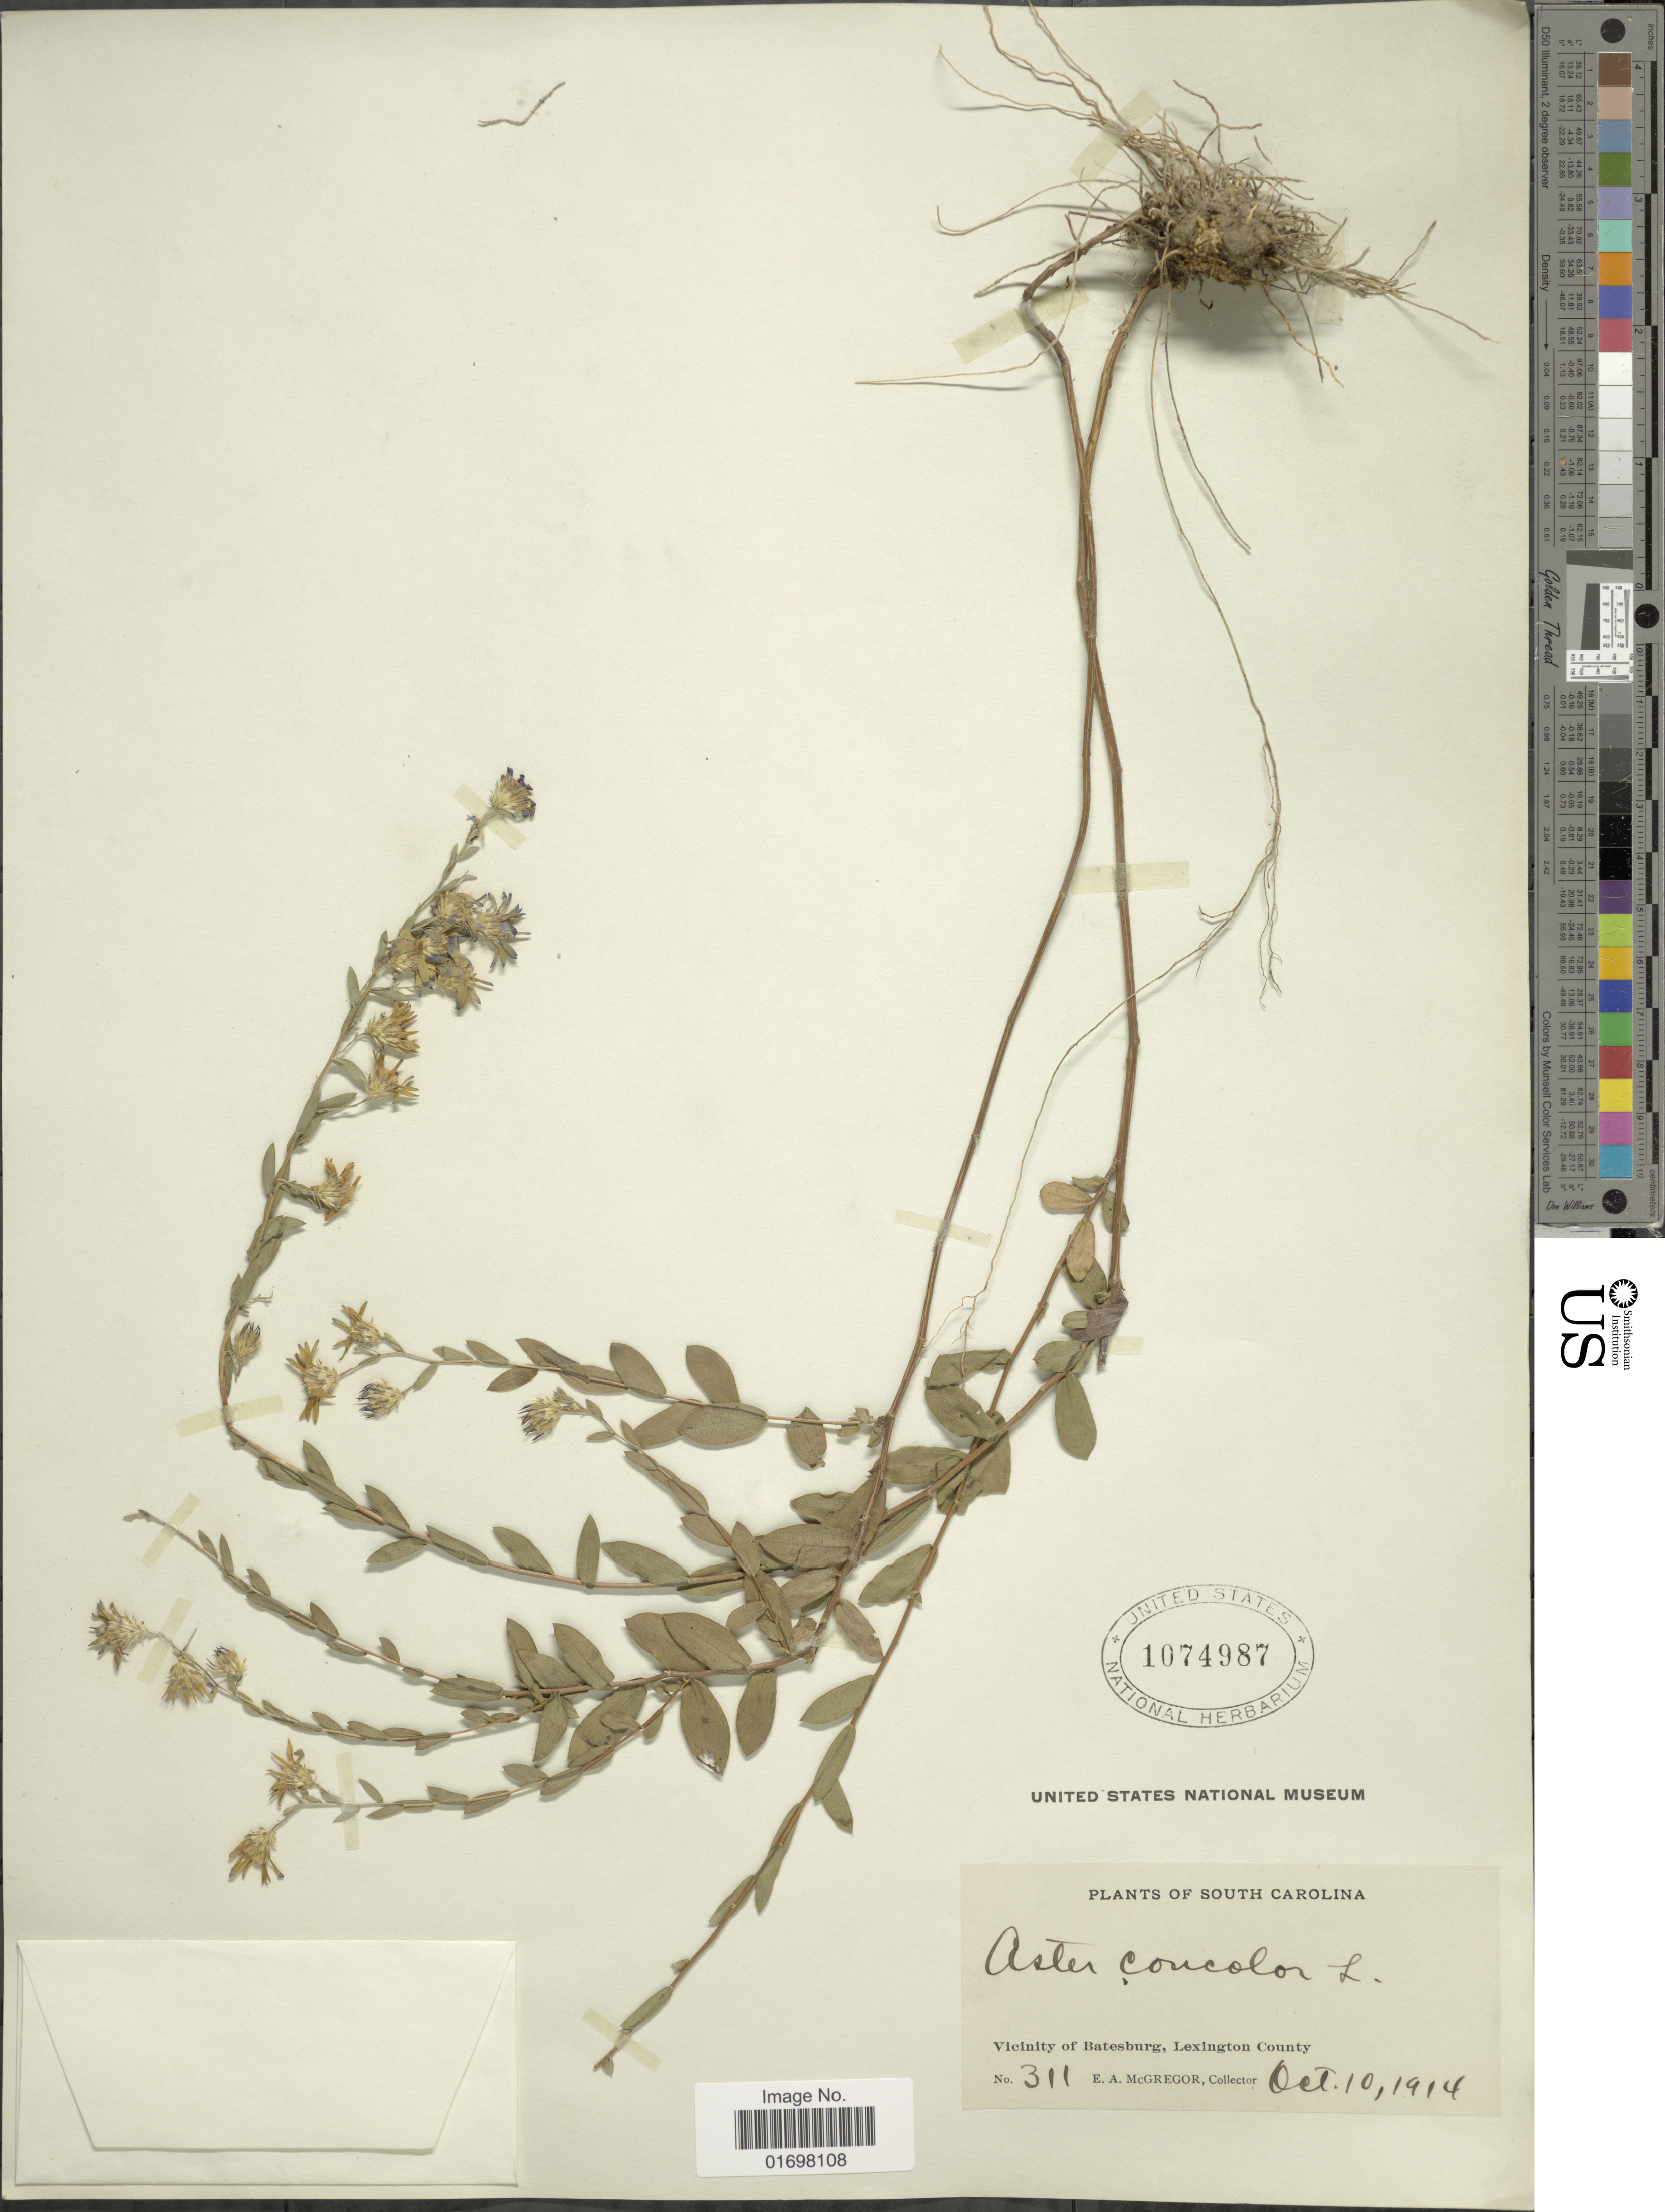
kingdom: Plantae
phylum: Tracheophyta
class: Magnoliopsida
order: Asterales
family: Asteraceae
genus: Symphyotrichum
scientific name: Symphyotrichum concolor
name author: (L.) G.L. Nesom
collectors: E. A. McGregor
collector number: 311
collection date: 1914-10-10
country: United States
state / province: South Carolina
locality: South Carolina. Vicinity of Batesburg, Lexington County.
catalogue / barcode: US 1074987